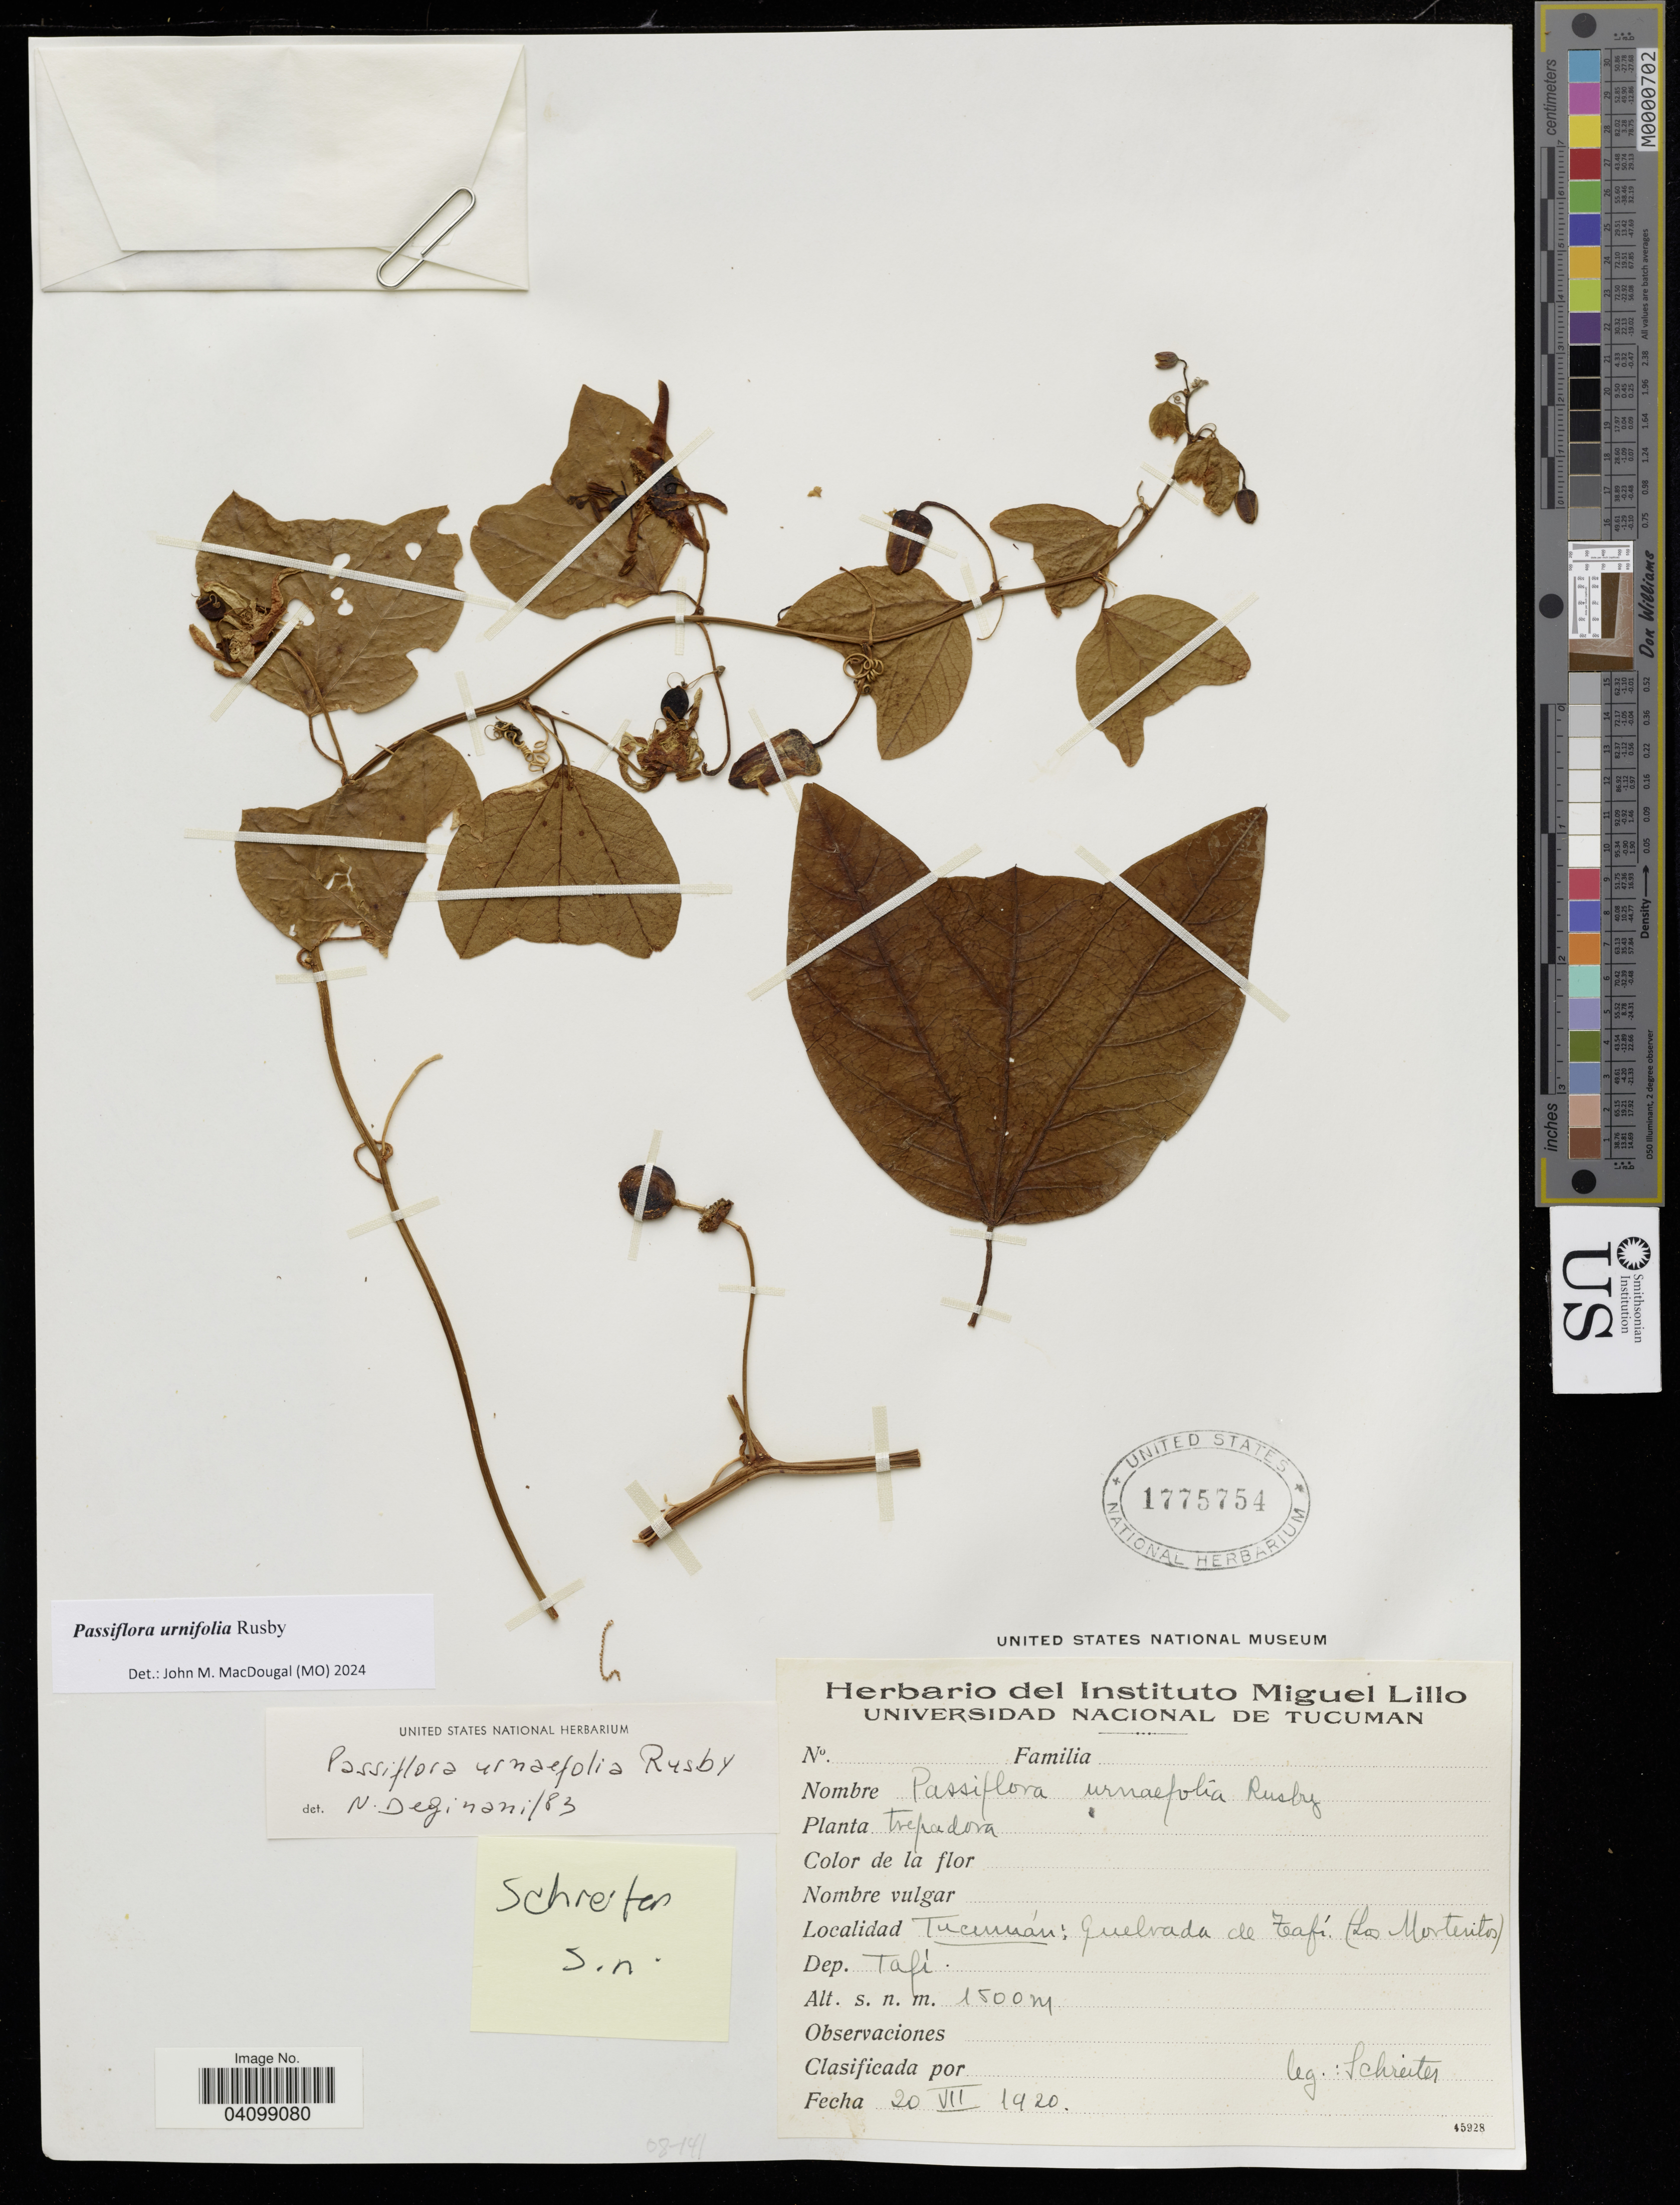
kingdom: Plantae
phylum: Tracheophyta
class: Magnoliopsida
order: Malpighiales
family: Passifloraceae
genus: Passiflora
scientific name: Passiflora urnifolia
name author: Rusby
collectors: -. Schreiter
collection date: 1920-07-20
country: Argentina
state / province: Tucuman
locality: Quelrada de Tafí. (Los Morteritos).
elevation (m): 1500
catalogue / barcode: US 1775754